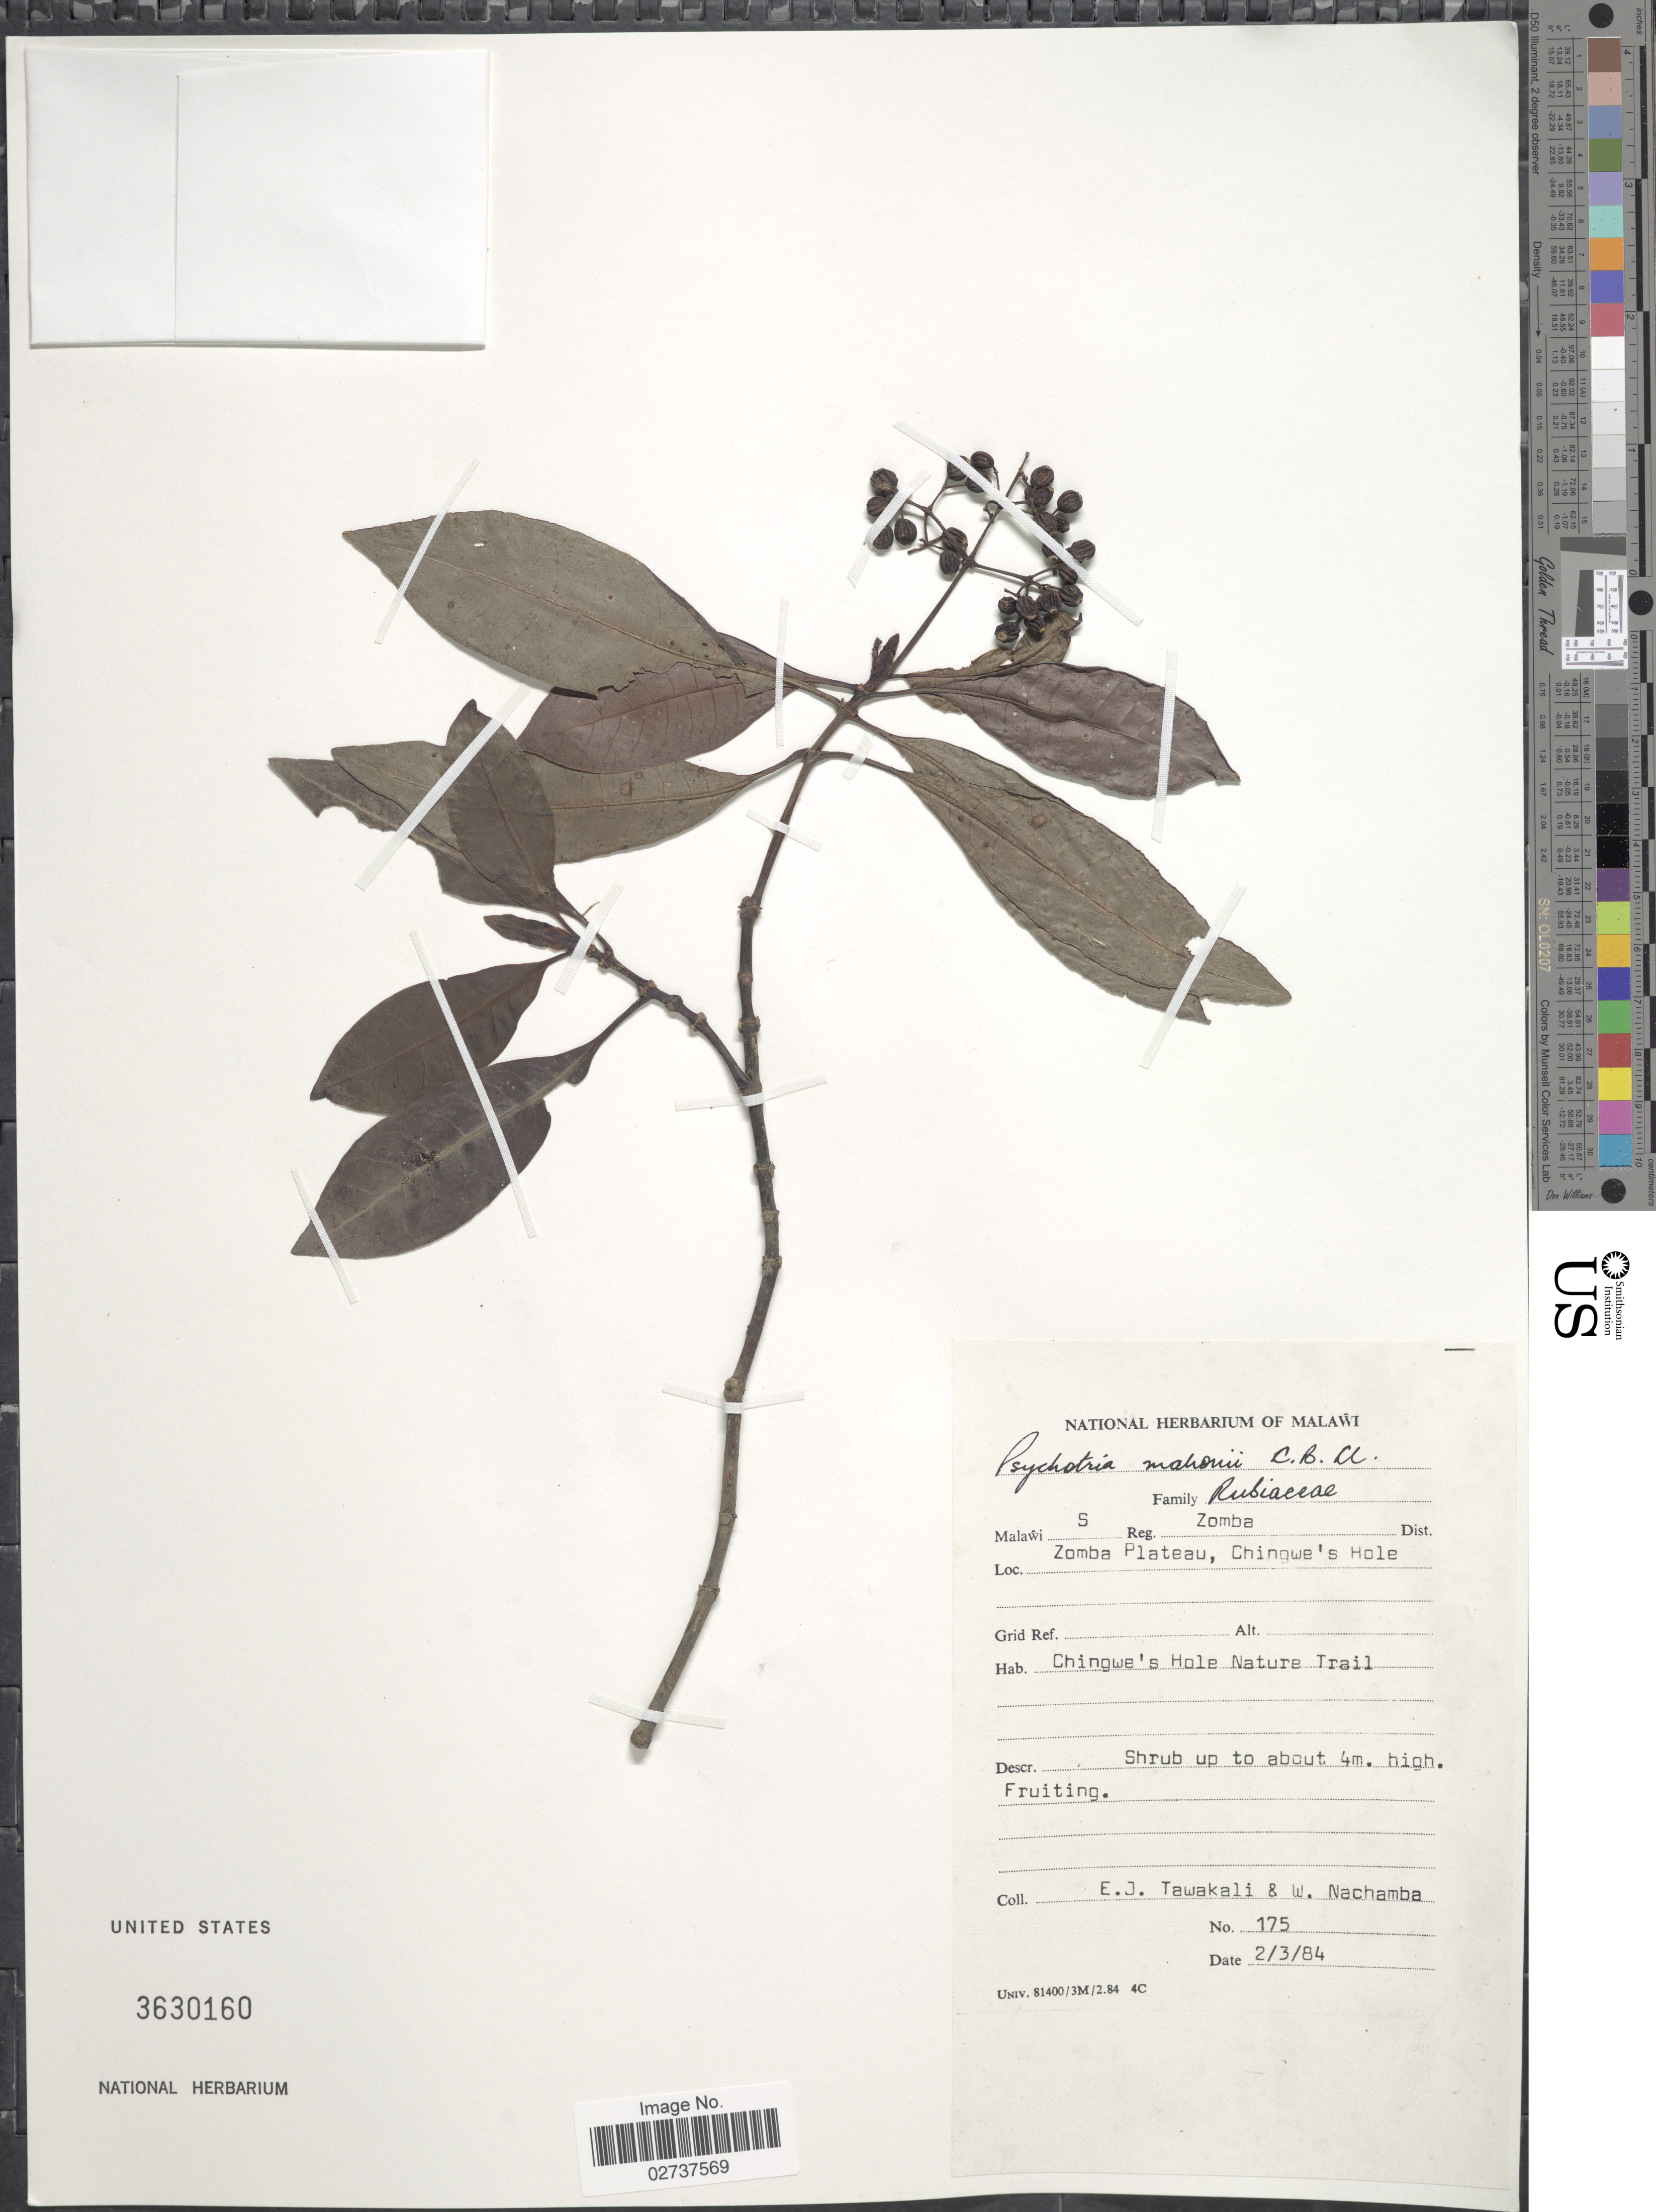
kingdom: Plantae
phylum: Tracheophyta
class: Magnoliopsida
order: Gentianales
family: Rubiaceae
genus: Psychotria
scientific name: Psychotria mahonii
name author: C.H. Wright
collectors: E. Tawakali & W. Nachamba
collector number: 175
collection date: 1984-03-02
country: Malawi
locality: Malawi S Reg. Zomba Dist., Zomba Plateau, Chingwe's Hole, Chingwe's Hole Nature Trail.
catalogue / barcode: US 3630160